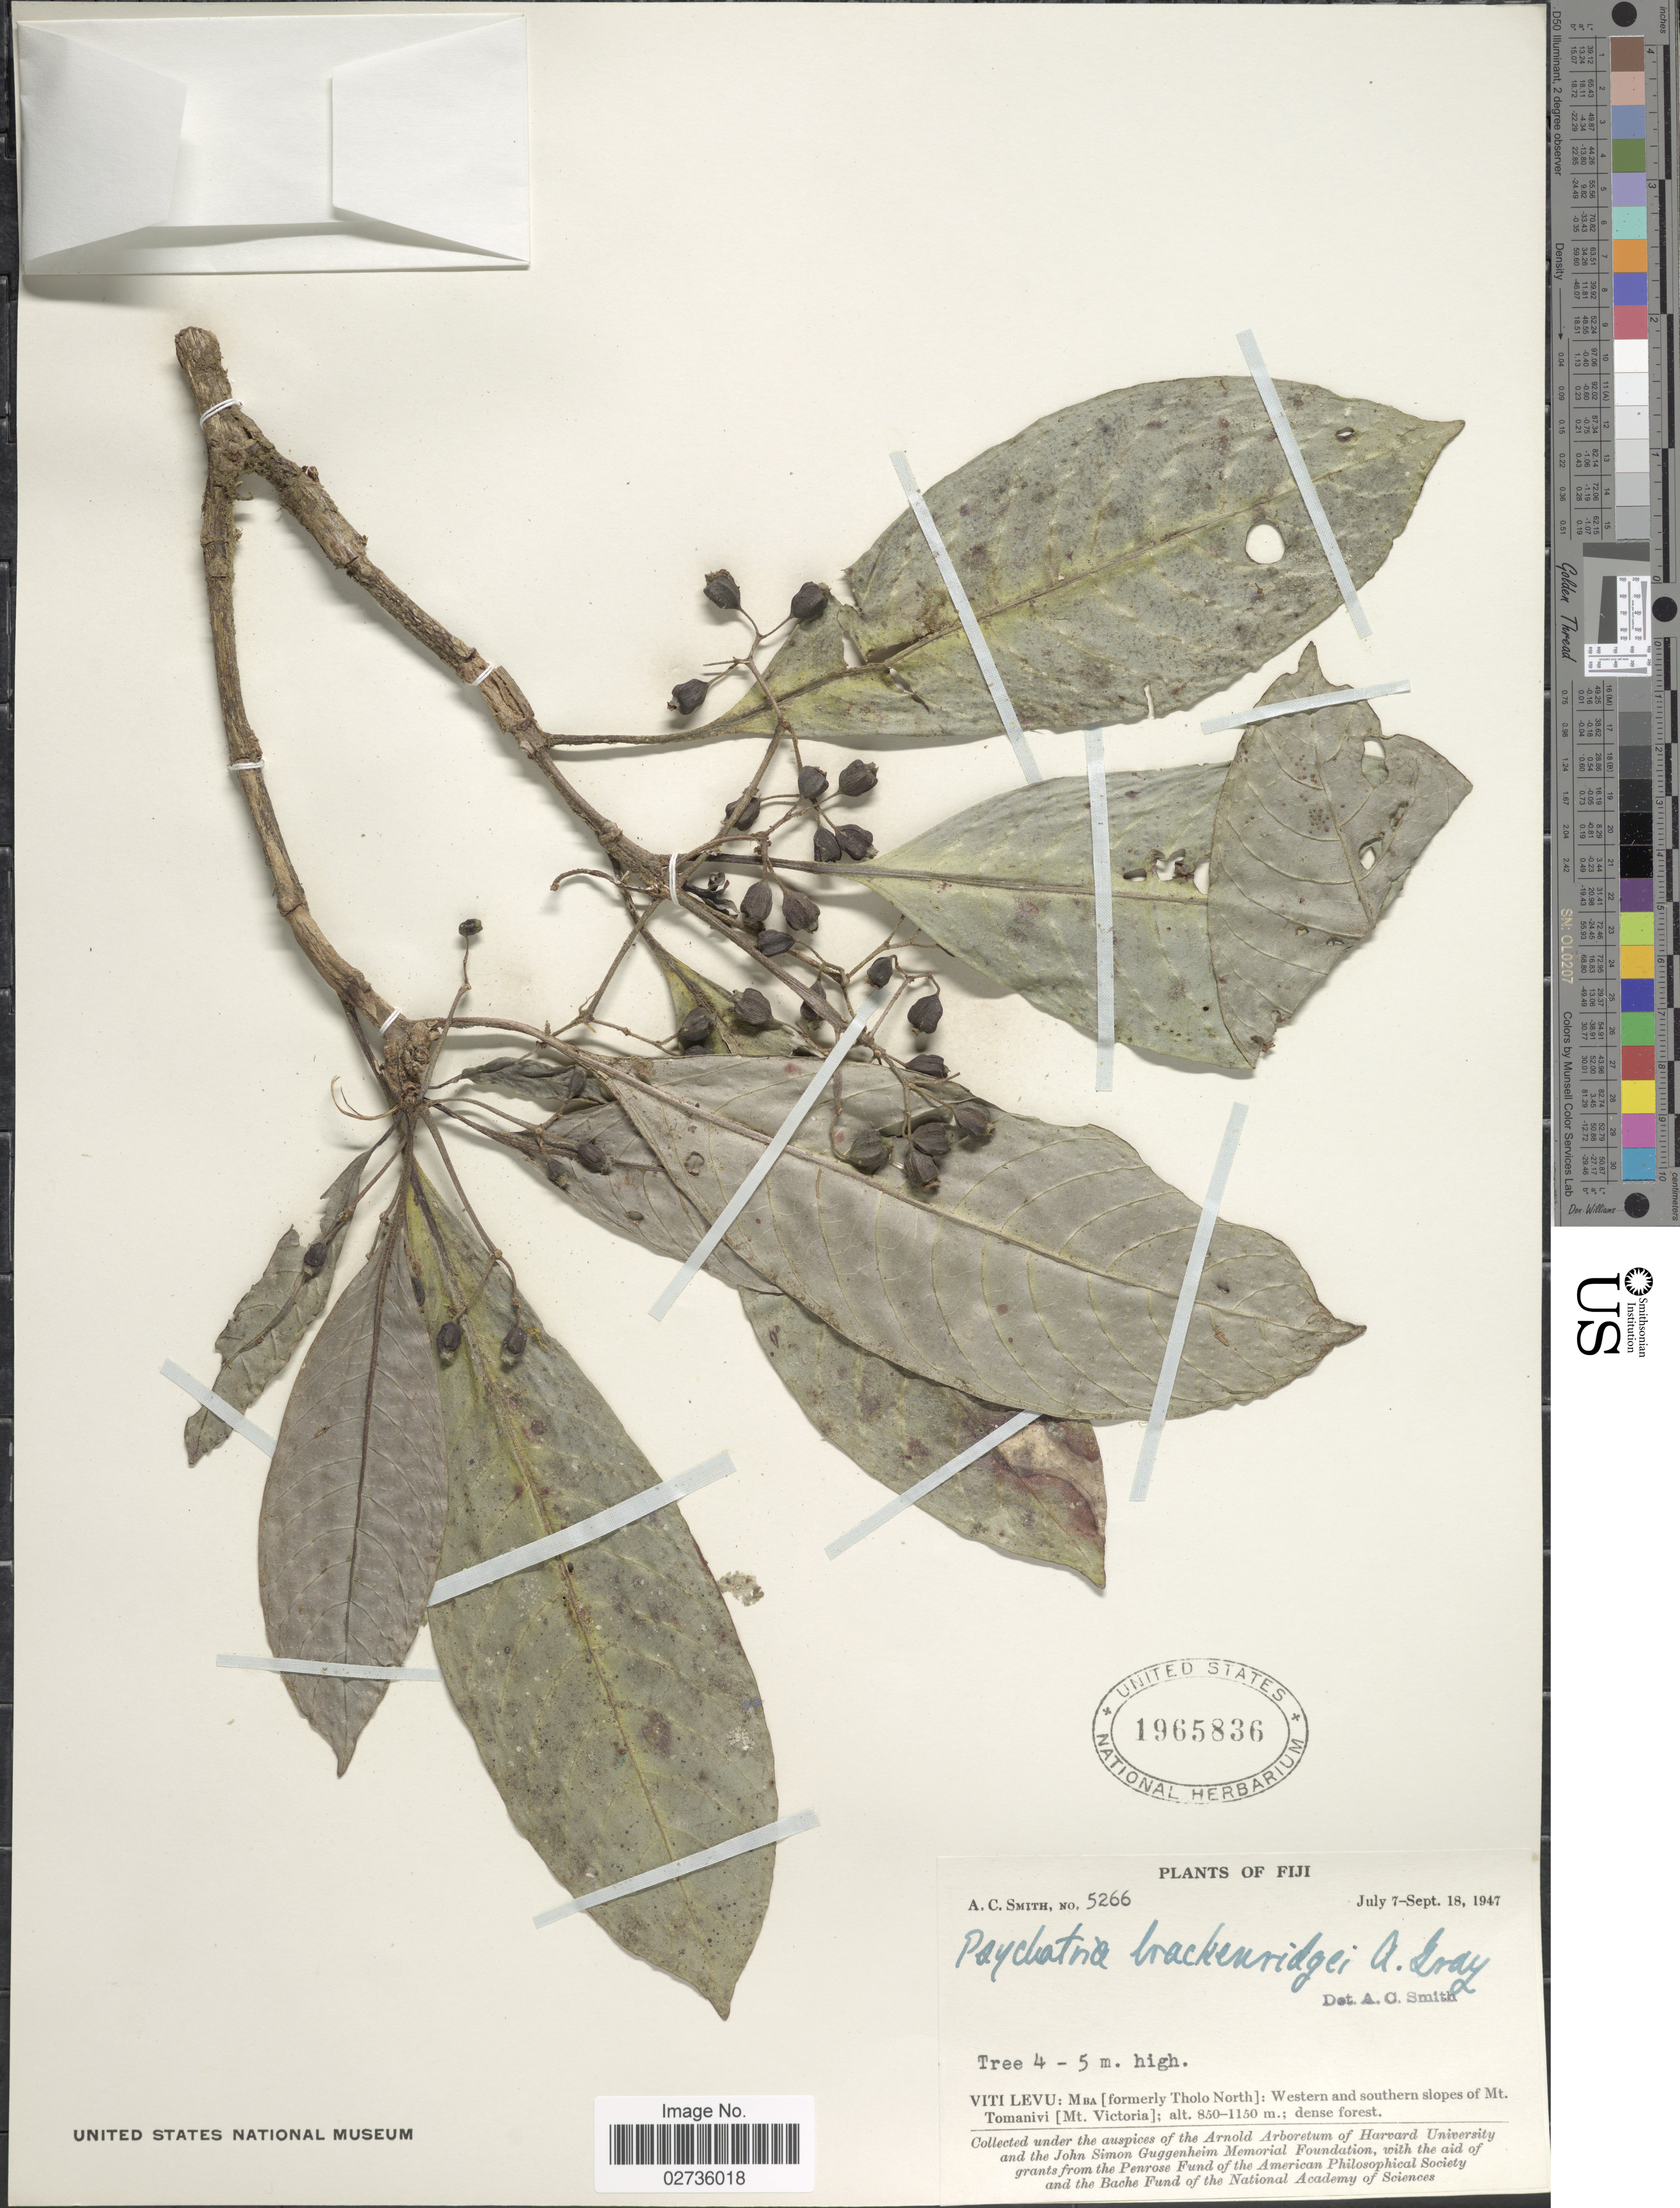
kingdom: Plantae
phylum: Tracheophyta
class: Magnoliopsida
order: Gentianales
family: Rubiaceae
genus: Psychotria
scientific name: Psychotria brackenridgei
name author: A. Gray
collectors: A. C. Smith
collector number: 5266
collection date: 1947-07-07/1947-09-18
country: Fiji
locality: Viti Levu: MBA [formerly Tholo North]: Western and southern slopes of Mt. Tomanivi [Mt. Victoria].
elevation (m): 850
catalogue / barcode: US 1965836